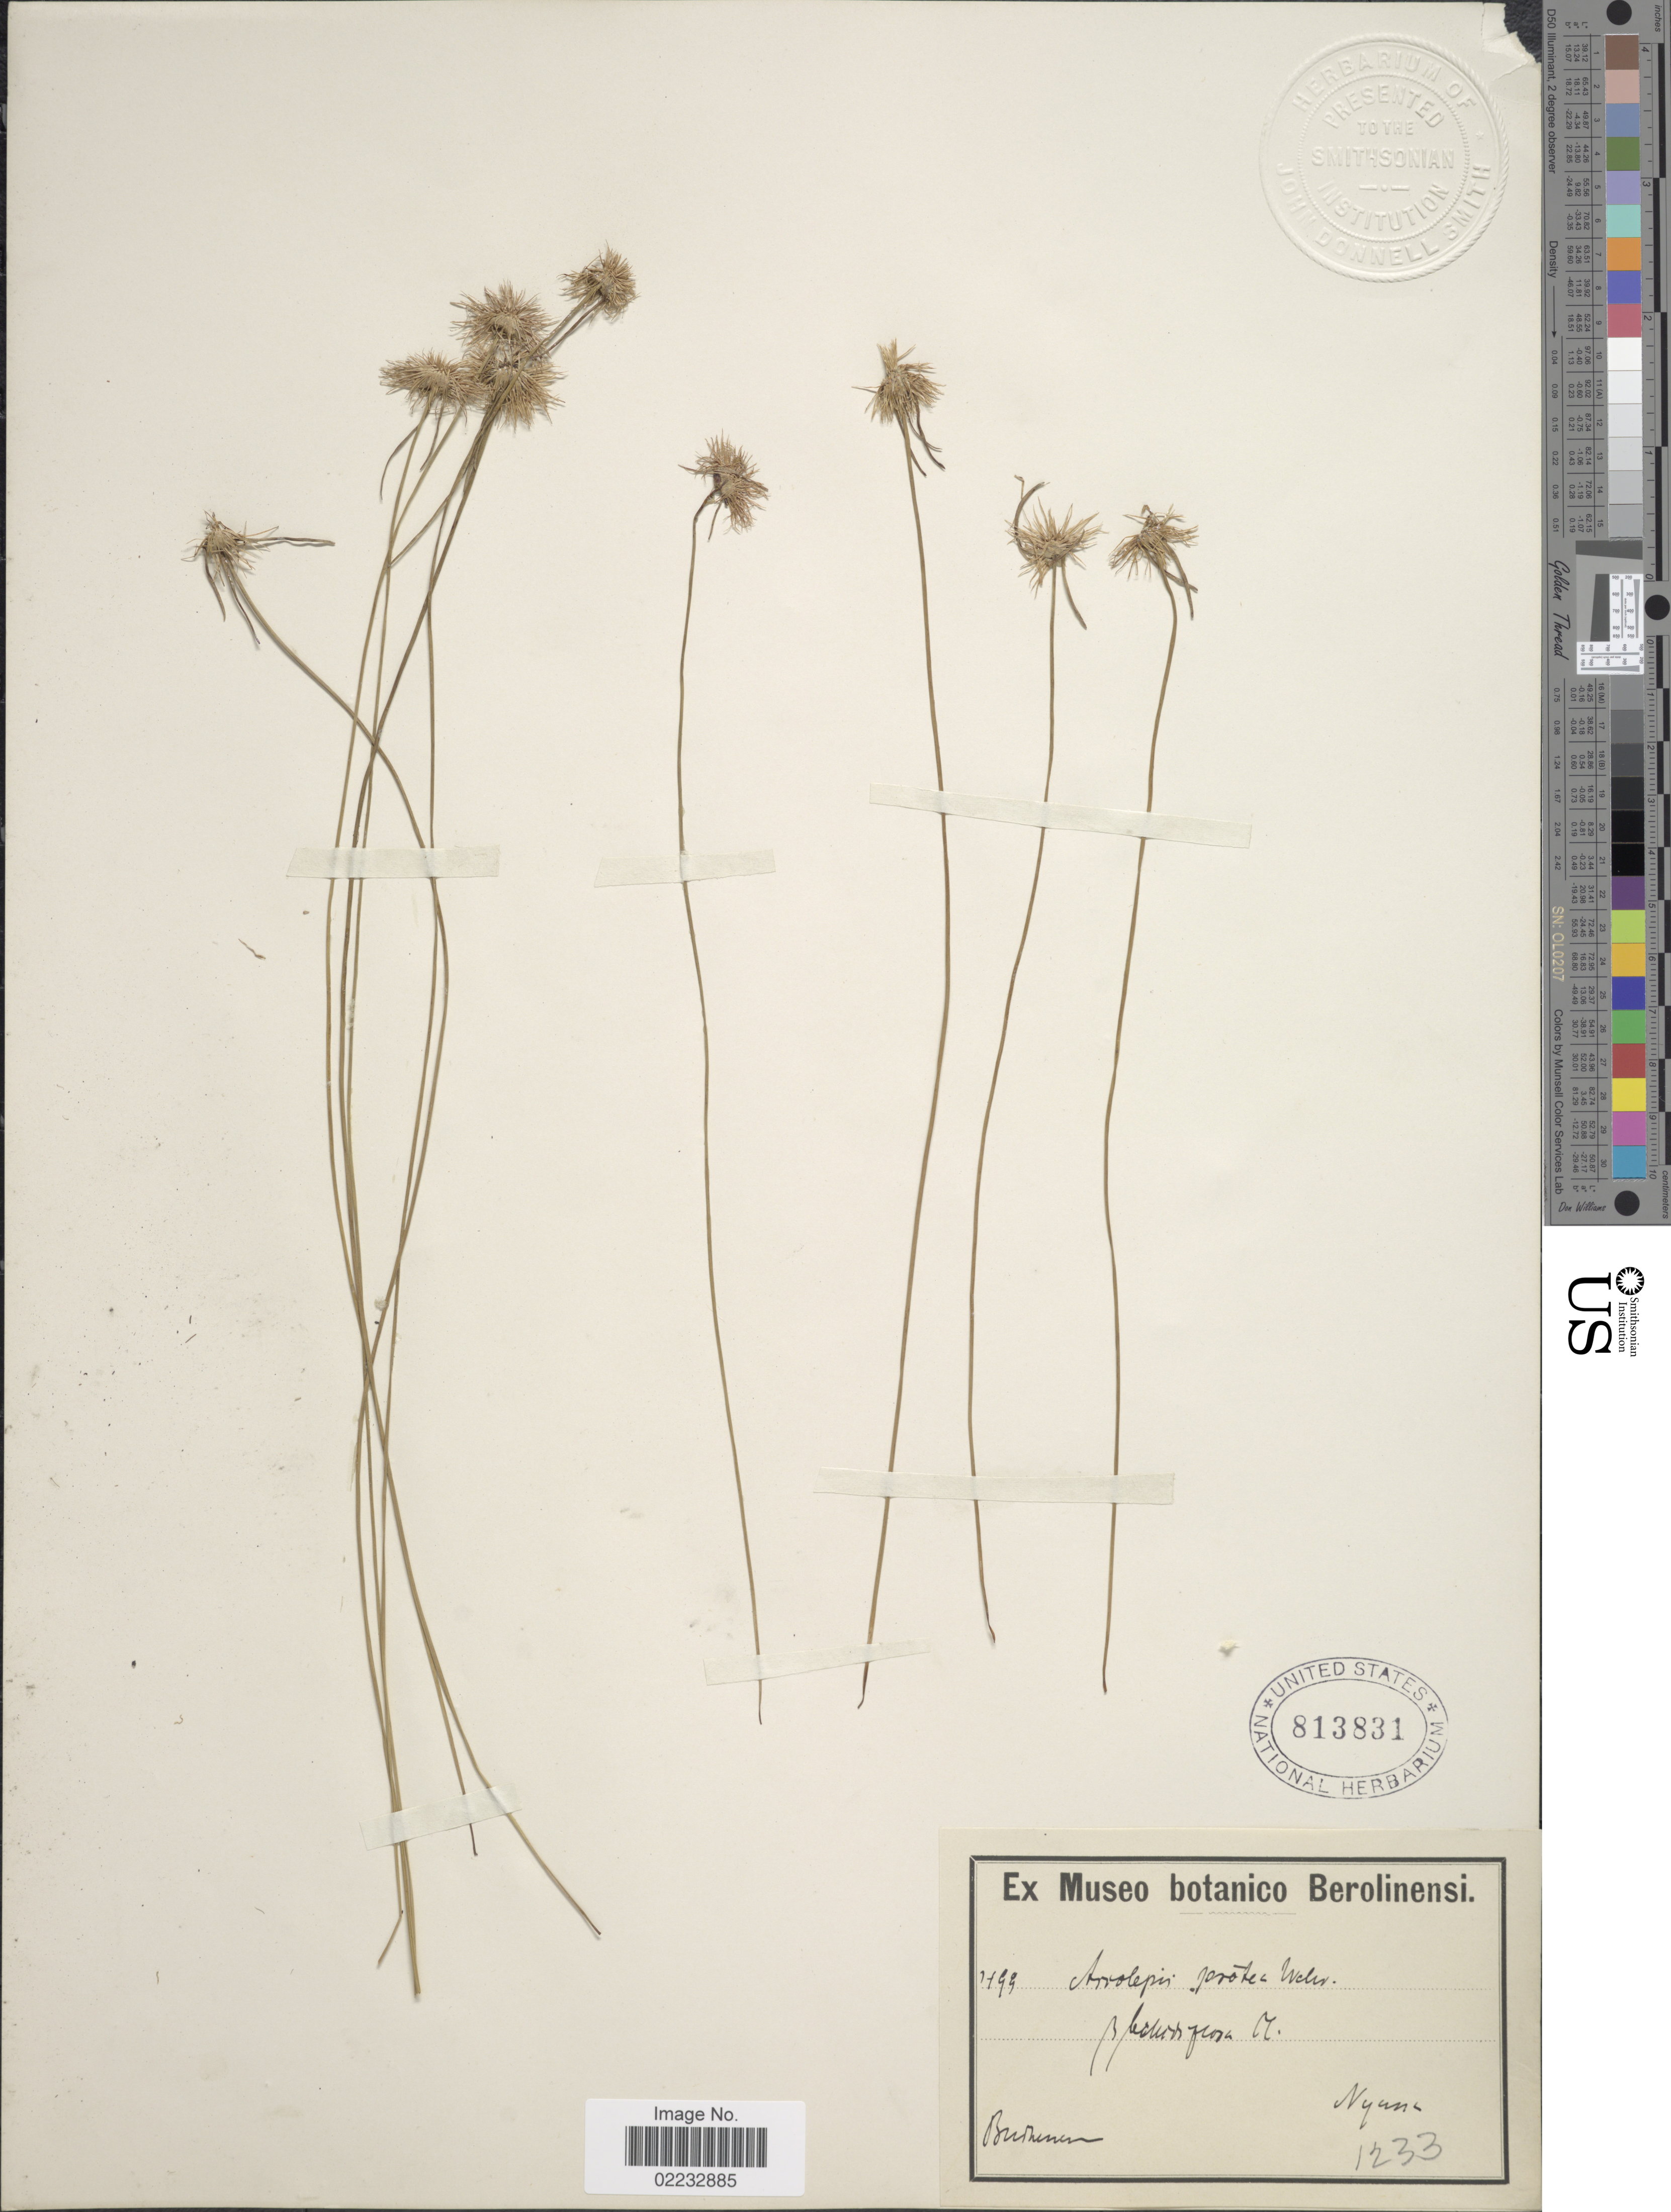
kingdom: Plantae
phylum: Tracheophyta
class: Liliopsida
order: Poales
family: Cyperaceae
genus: Cyperus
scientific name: Cyperus proteus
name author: (Welw.) Bauters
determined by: Strong, M. T., (US), Smithsonian Institution - National Museum of Natural History (UNITED STATES)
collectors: -. Buchanan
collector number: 499*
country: Malawi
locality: Nyassa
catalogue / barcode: US 813831